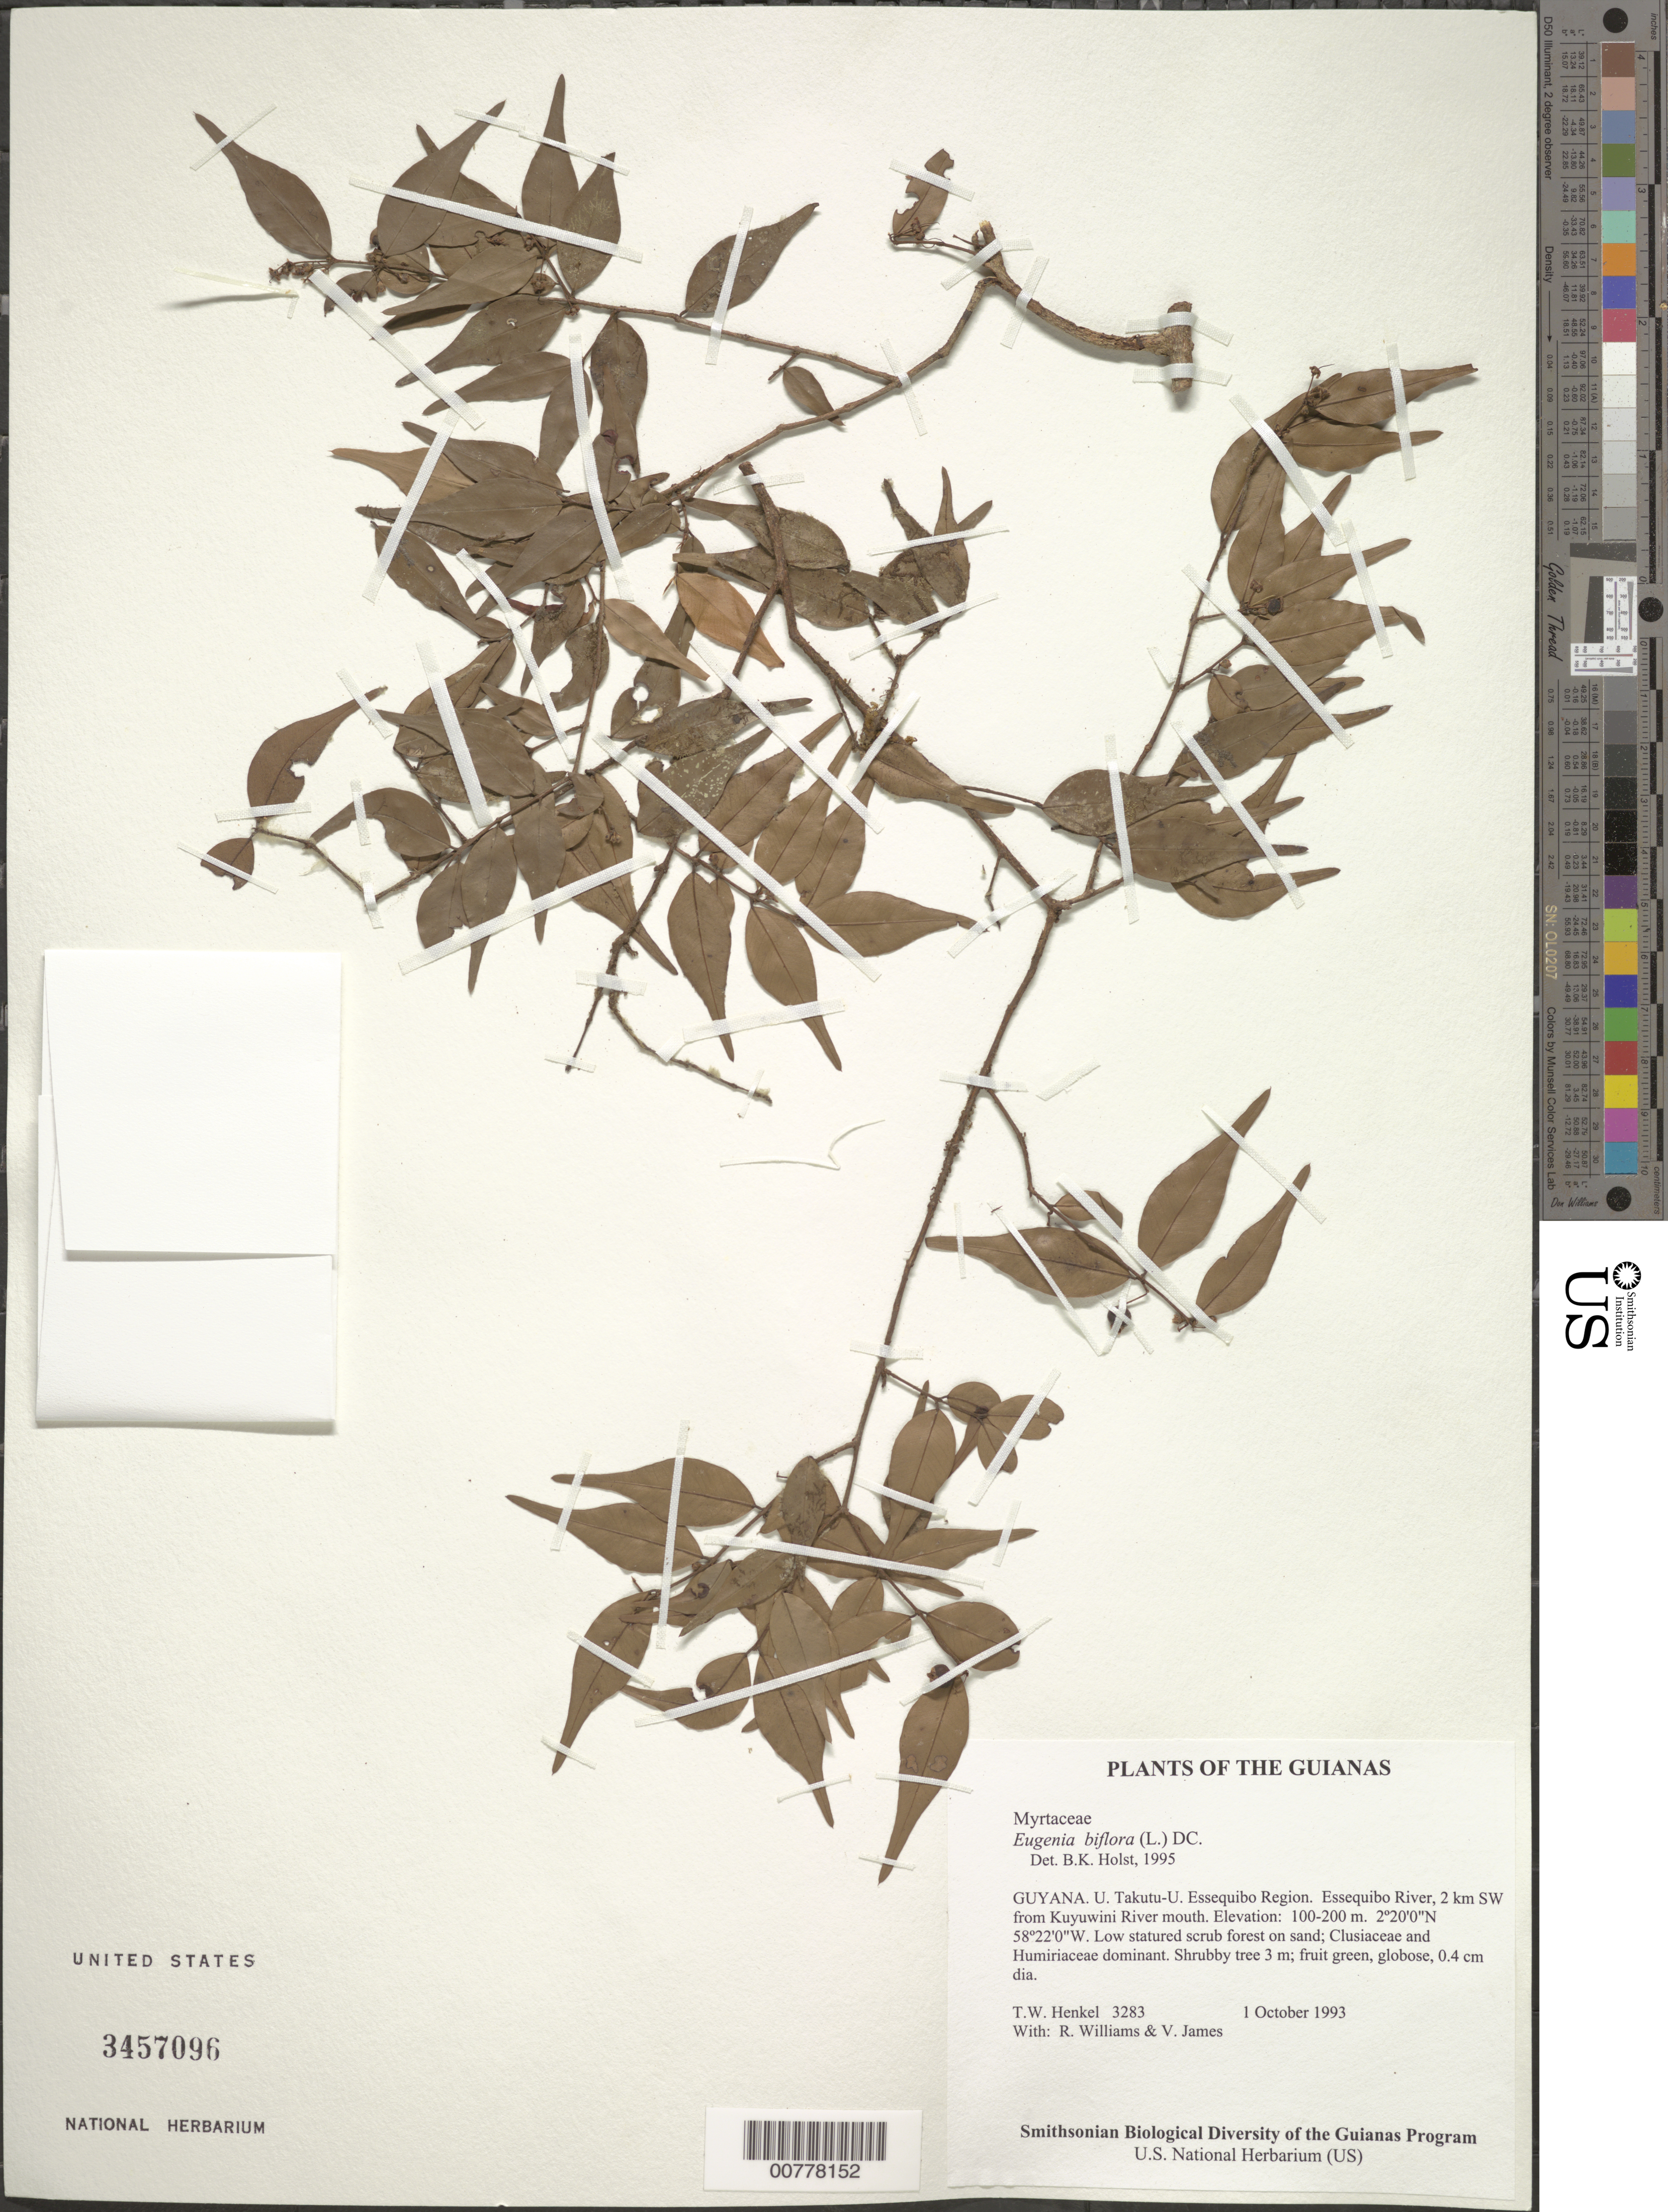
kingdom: Plantae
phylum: Tracheophyta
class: Magnoliopsida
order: Myrtales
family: Myrtaceae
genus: Eugenia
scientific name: Eugenia biflora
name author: (L.) DC.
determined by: Holst, Bruce K.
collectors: T. Henkel, R. Williams & V. James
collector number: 3283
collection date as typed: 1 October 1993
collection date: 1993-10-01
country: Guyana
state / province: U. Takutu-U. Essequibo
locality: Essequibo River, 2 km SW from Kuyuwini River mouth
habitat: Low statured scrub forest on sand; Clusiaceae and Humiriaceae dominant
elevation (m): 100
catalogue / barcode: US 3457096